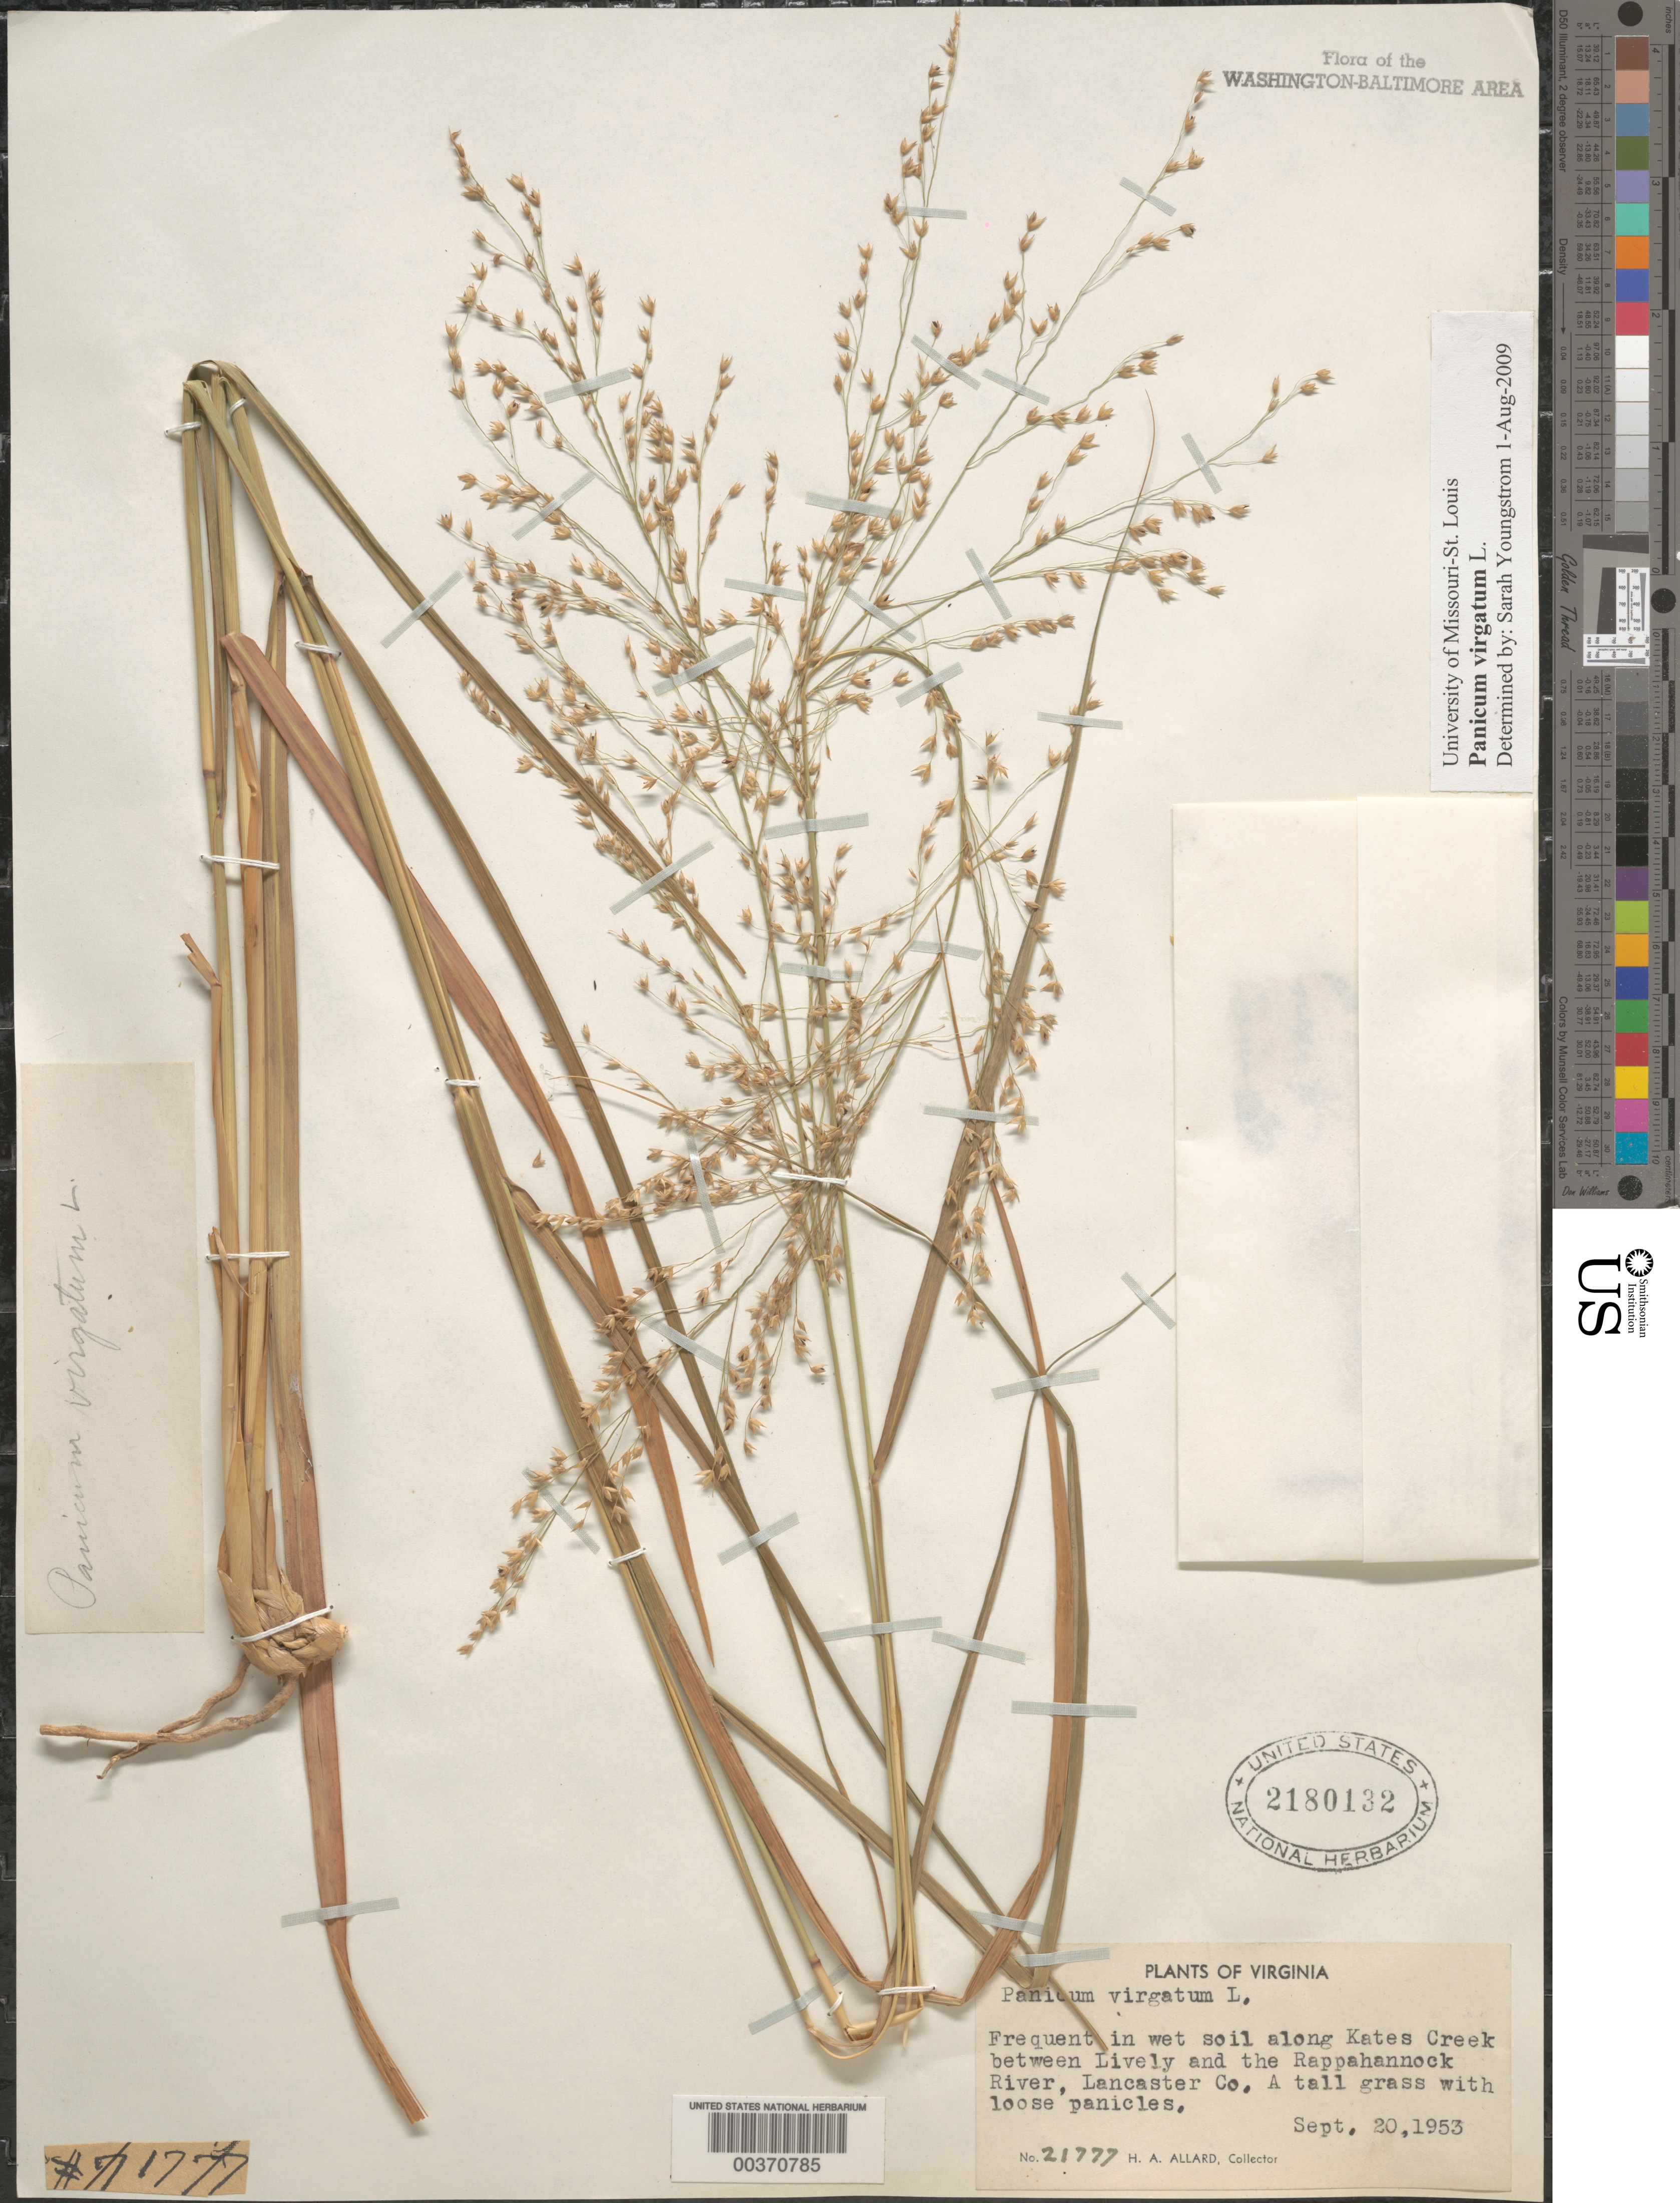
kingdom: Plantae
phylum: Tracheophyta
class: Liliopsida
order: Poales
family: Poaceae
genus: Panicum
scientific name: Panicum virgatum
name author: L.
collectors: H. A. Allard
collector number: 21777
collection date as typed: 20 Sep 1953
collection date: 1953-09-20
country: United States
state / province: Virginia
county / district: Lancaster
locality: Kates Creek between Lively and Rappahannock River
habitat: In wet soil along creek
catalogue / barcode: US 2180132